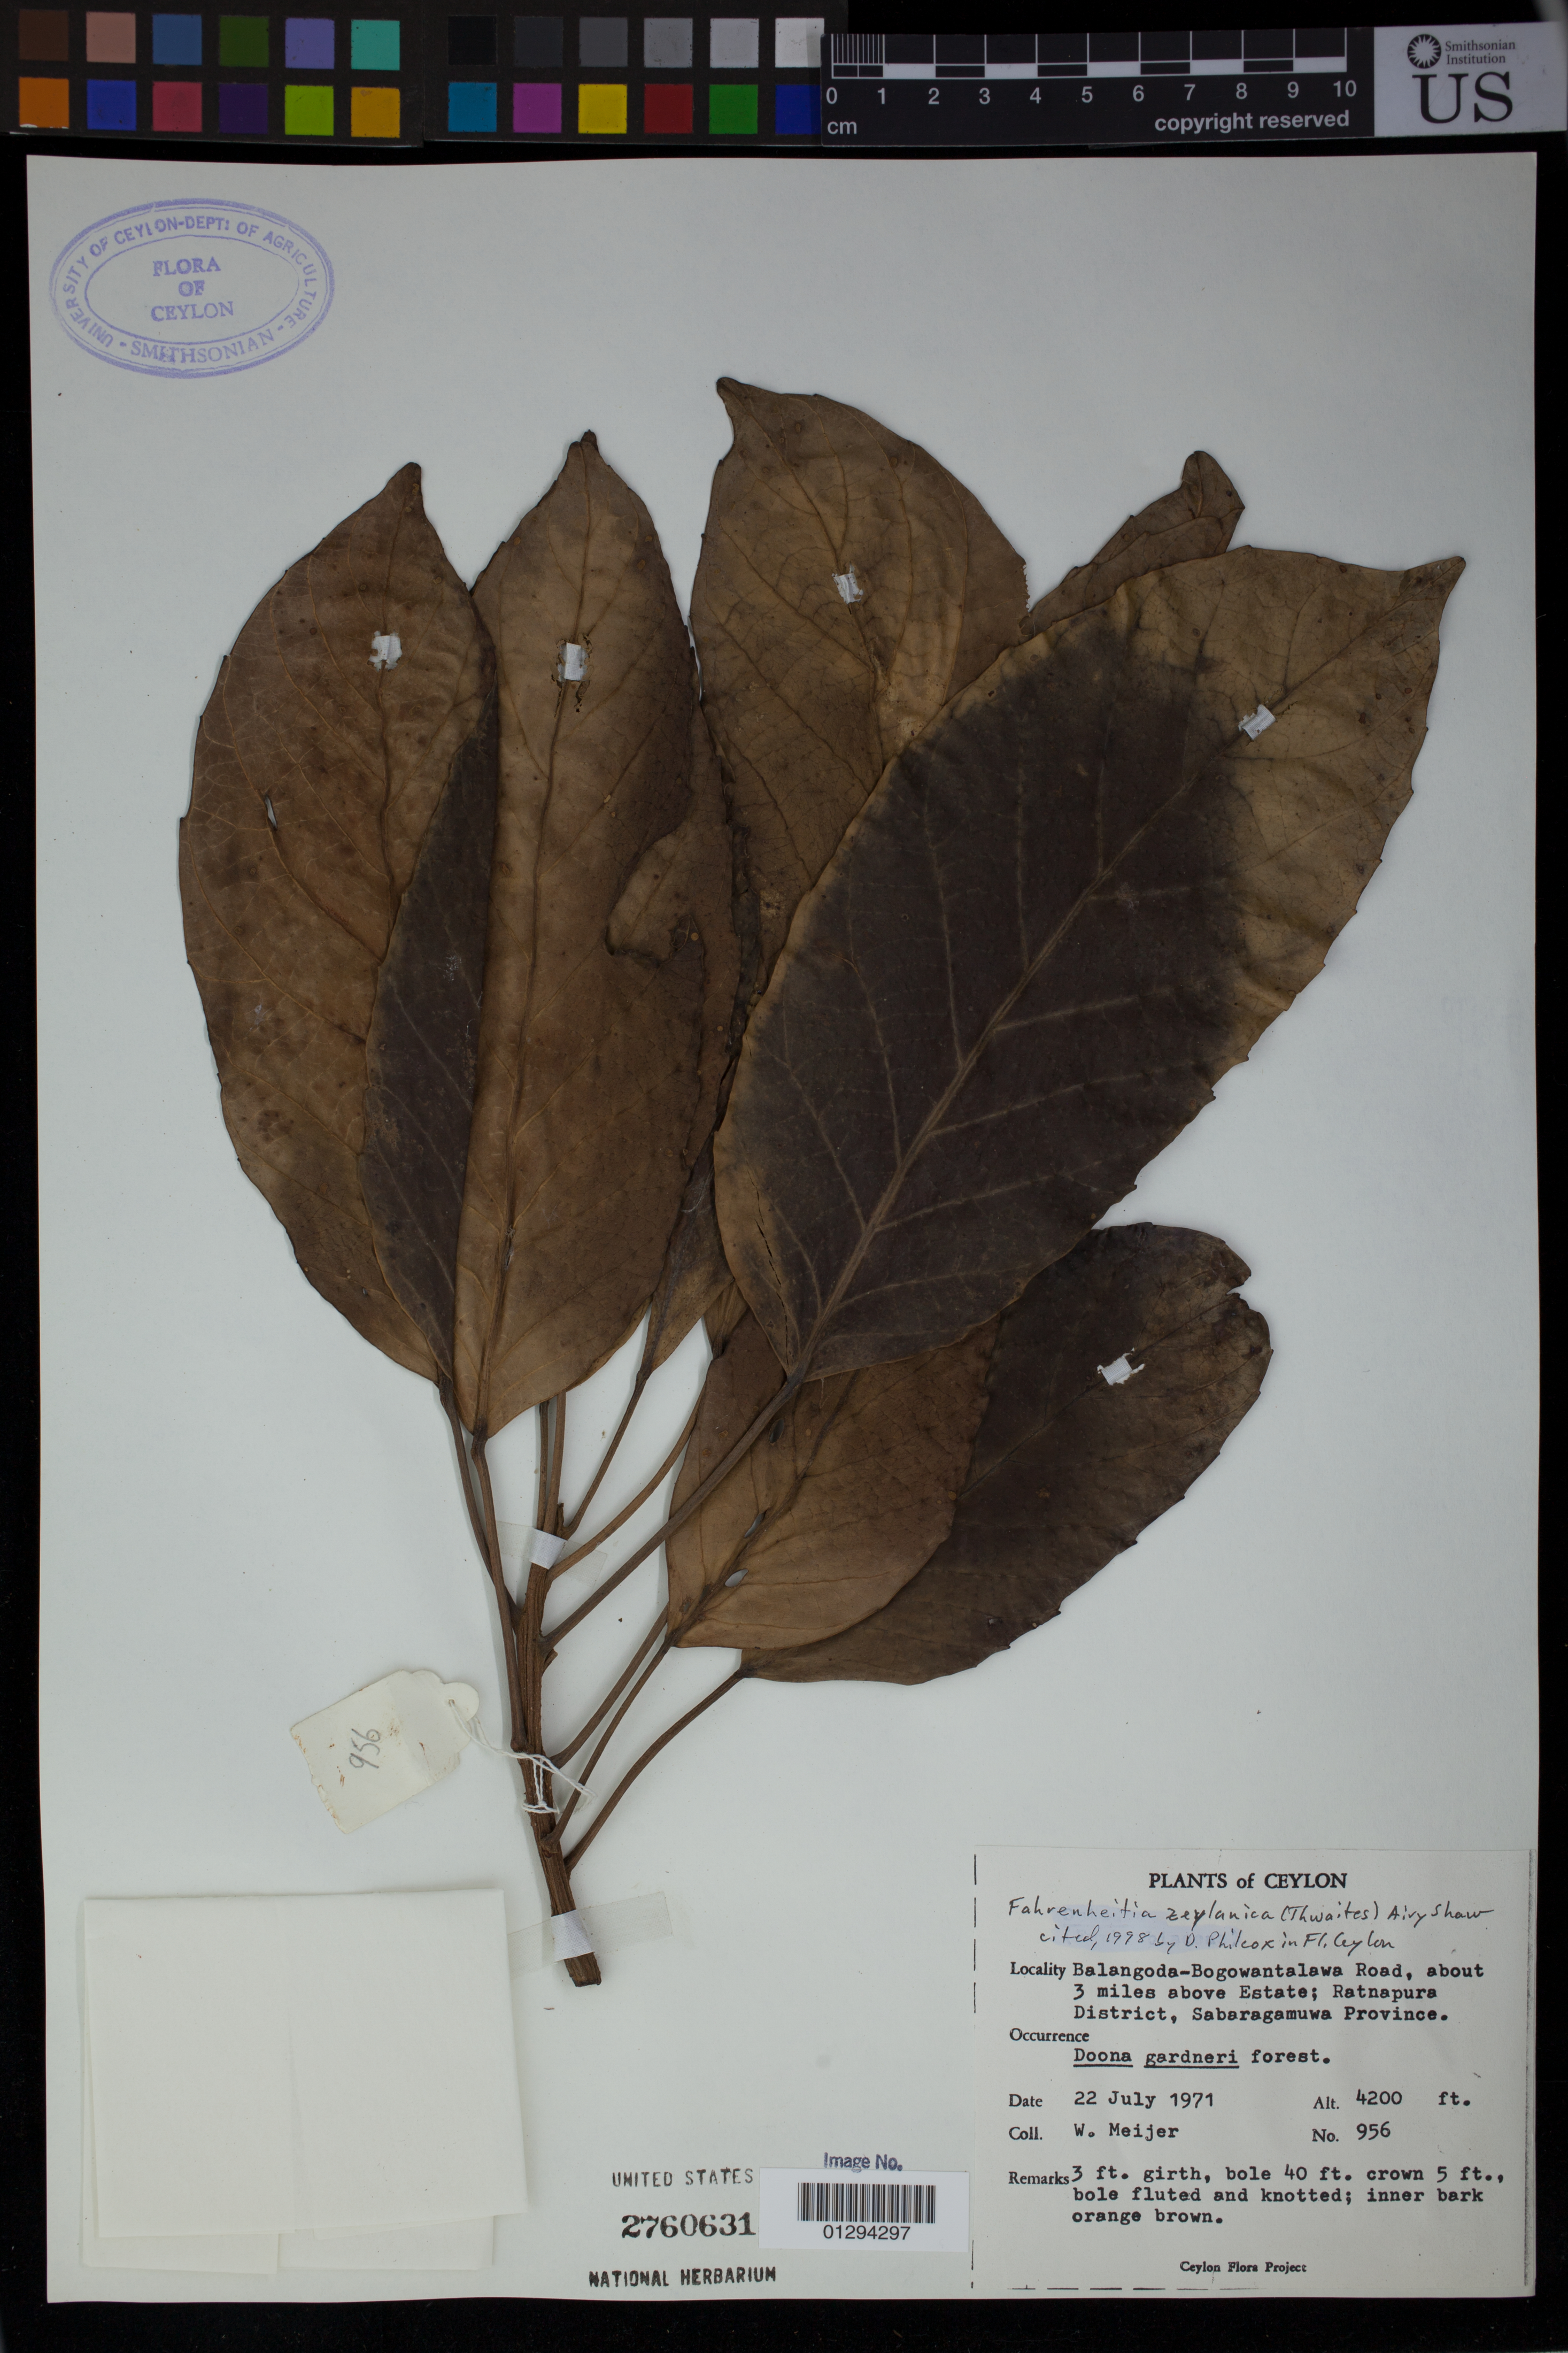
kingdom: Plantae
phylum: Tracheophyta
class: Magnoliopsida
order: Malpighiales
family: Euphorbiaceae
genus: Fahrenheitia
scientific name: Fahrenheitia zeylanica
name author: (Thwaites) Airy Shaw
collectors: W. Meijer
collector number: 956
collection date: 1971-07-22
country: Sri Lanka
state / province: Sabaragamuwa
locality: Balangoda-Bogowantalawa Road, about 3 miles above Estate; Ratnapura District.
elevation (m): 1280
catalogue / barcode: US 2760631